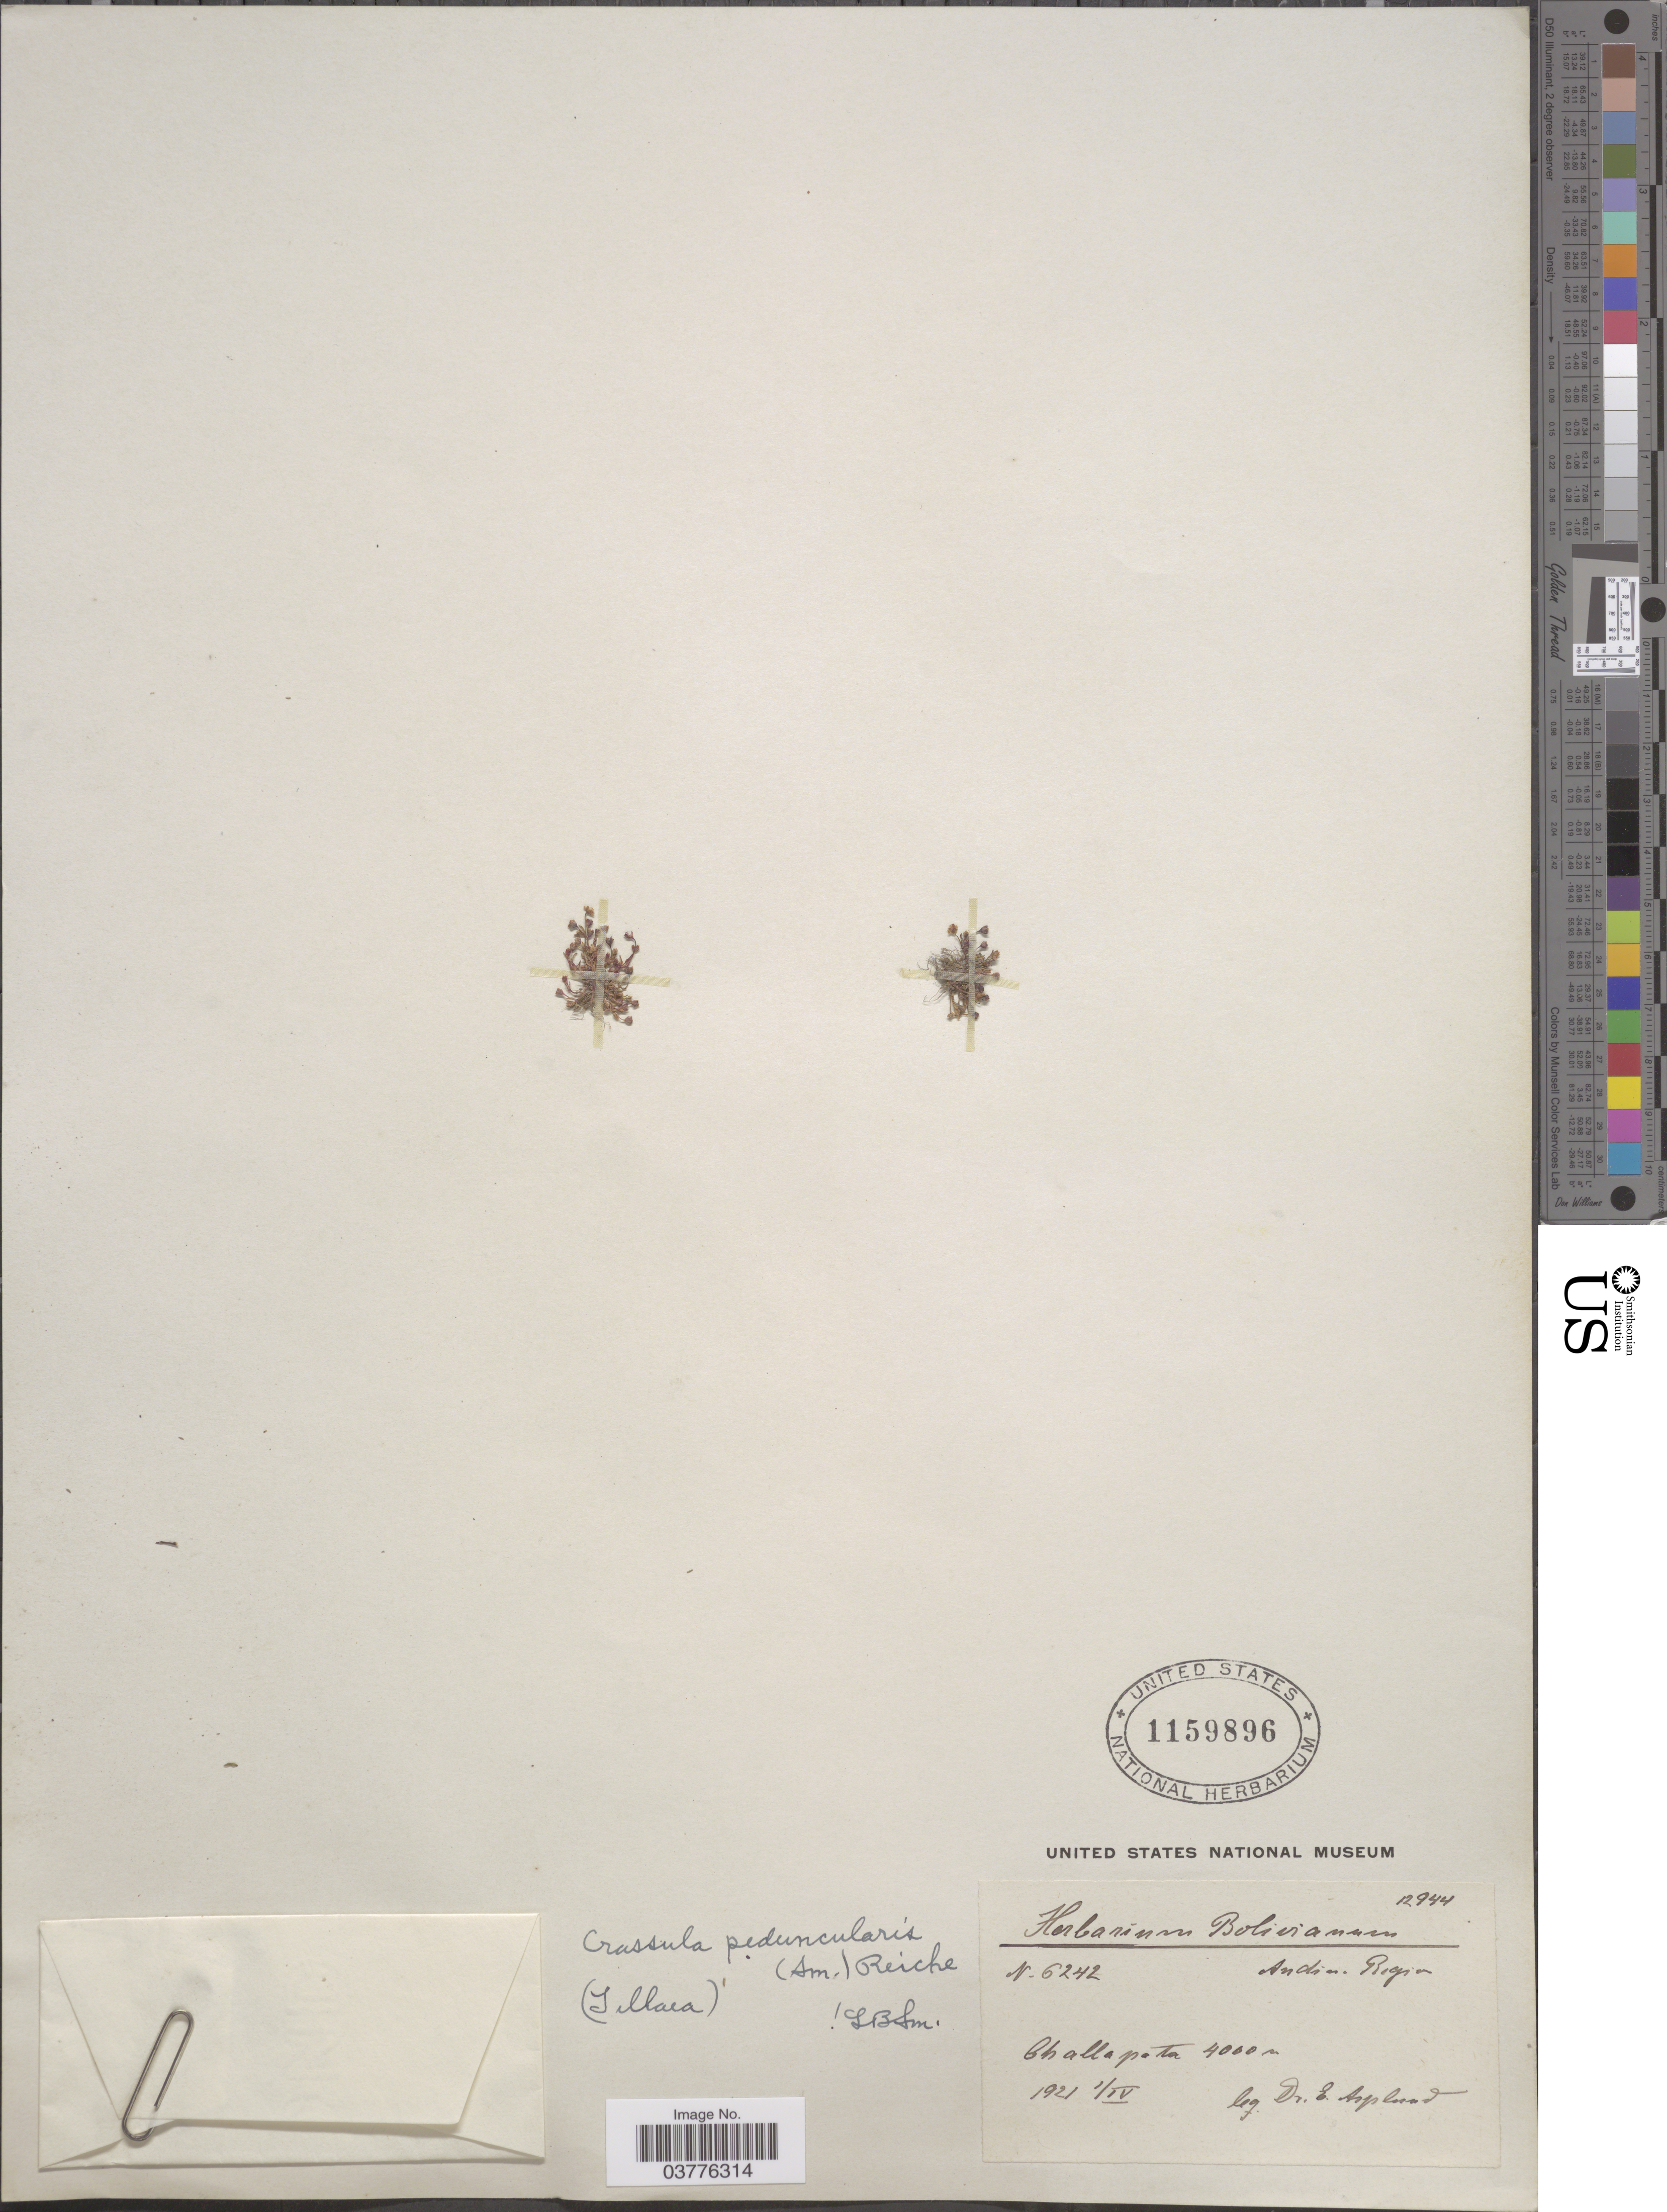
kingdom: Plantae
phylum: Tracheophyta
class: Magnoliopsida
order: Saxifragales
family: Crassulaceae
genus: Crassula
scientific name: Crassula peduncularis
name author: (Sm.) Cambess.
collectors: E. Asplund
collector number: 6242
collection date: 1921-04-01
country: Bolivia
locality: Andine Region. Challapata.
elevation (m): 4000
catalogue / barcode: US 1159896